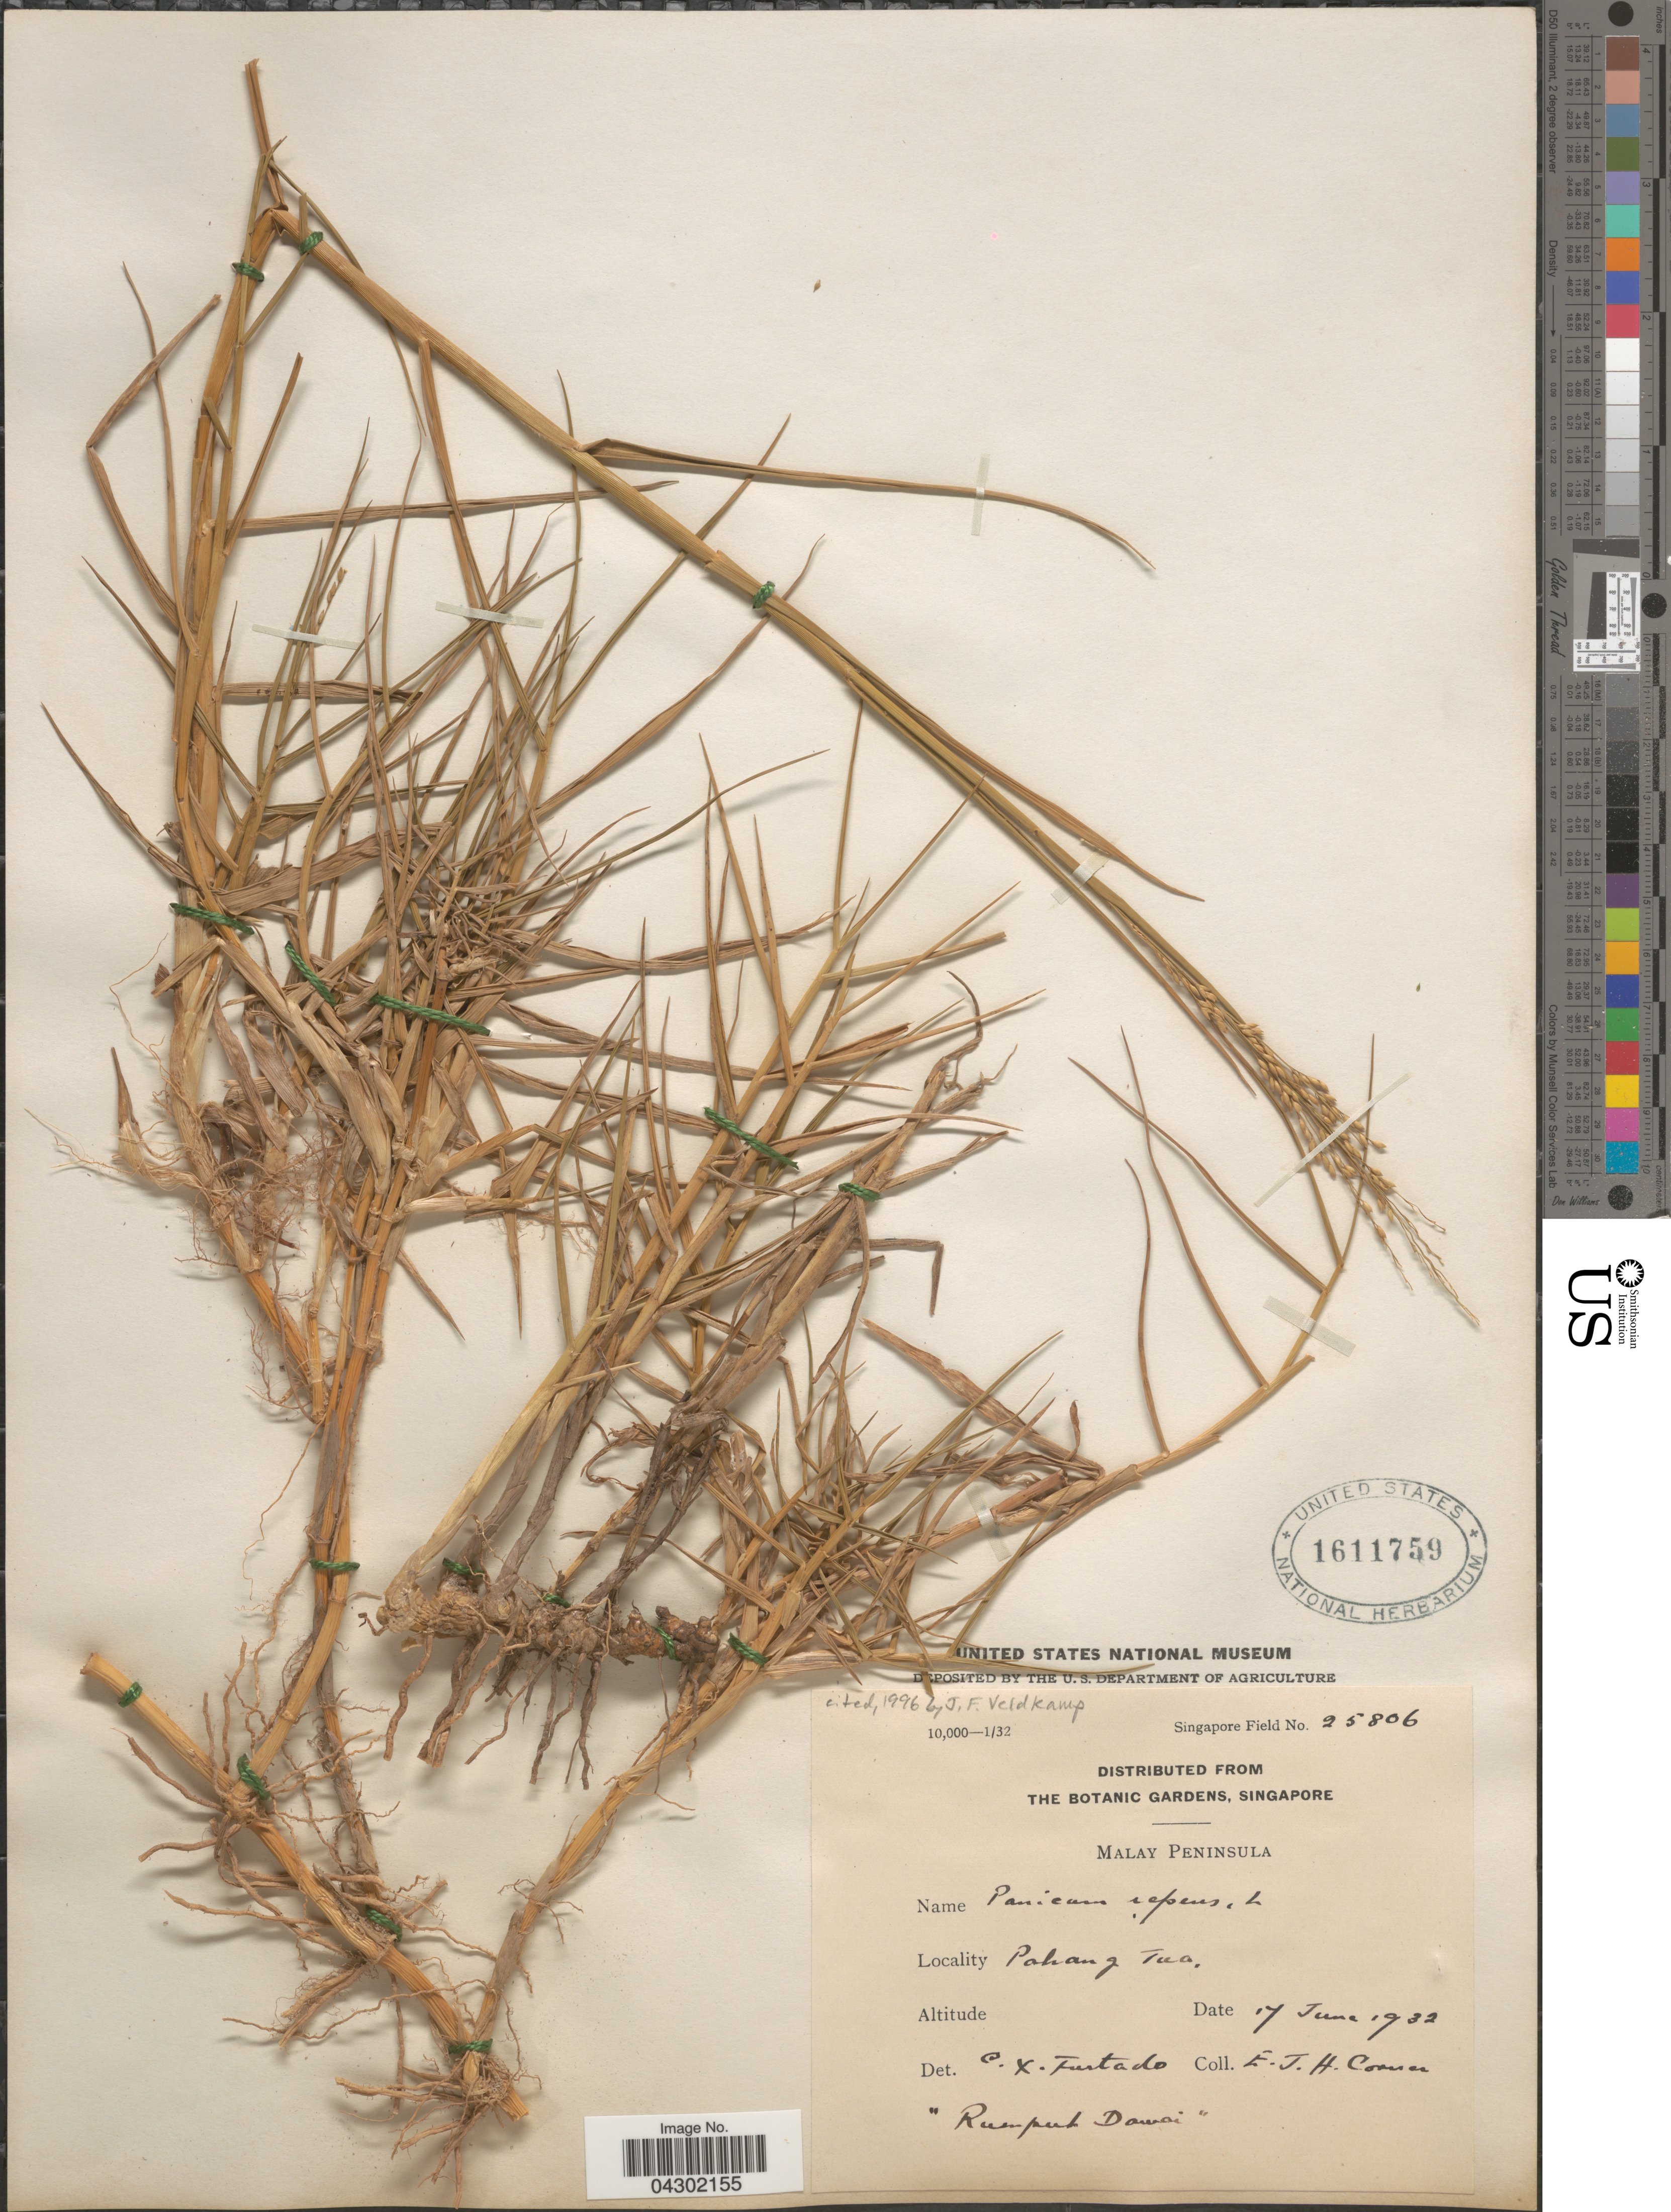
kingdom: Plantae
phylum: Tracheophyta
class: Liliopsida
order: Poales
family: Poaceae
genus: Panicum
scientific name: Panicum repens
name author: L.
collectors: E. Corner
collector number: Singapore Field 25806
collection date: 1932-06-17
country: Malaysia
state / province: Pahang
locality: Malay Peninsula. Pohang Tua.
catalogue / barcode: US 1611759